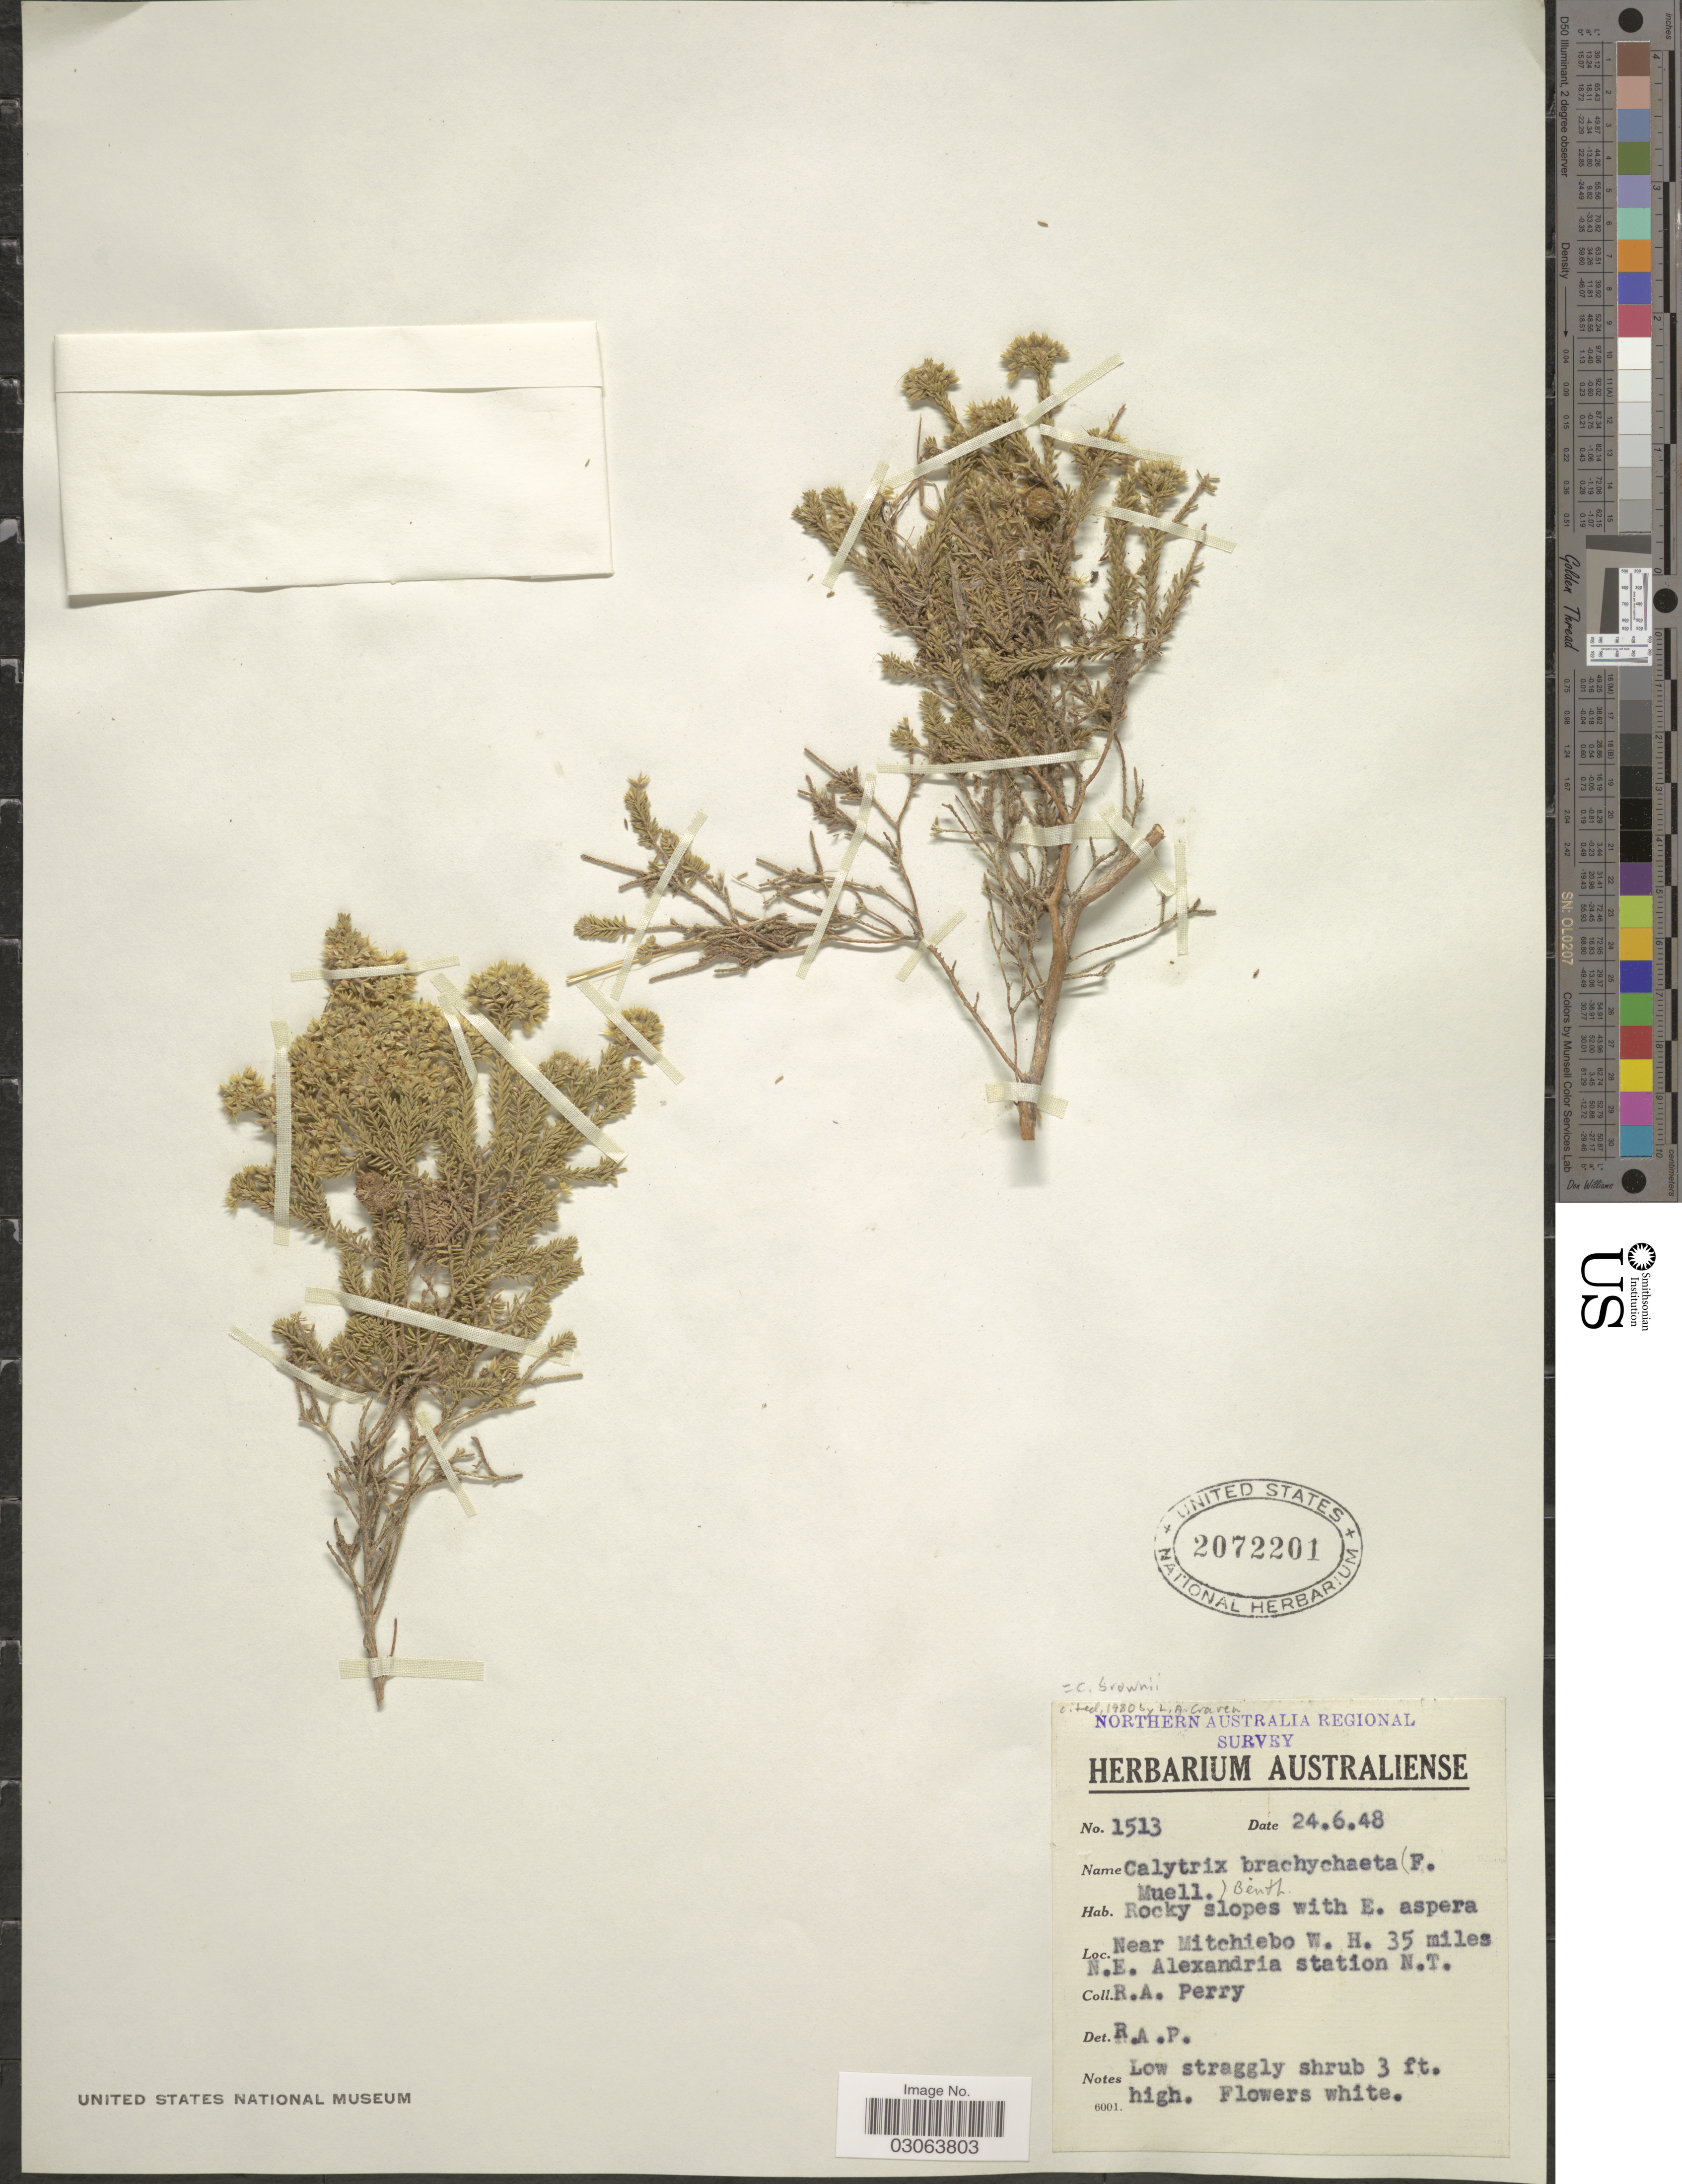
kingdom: Plantae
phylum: Tracheophyta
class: Magnoliopsida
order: Myrtales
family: Myrtaceae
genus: Calytrix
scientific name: Calytrix brownii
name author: (Schauer) Craven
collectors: Perry, R. A.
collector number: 1513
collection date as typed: Transcribed d/m/y: 24/6/48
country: Australia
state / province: Northern Territory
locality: Near Mitchiebo W.H. 35 miles N.E. Alexandria Station.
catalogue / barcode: US 2072201